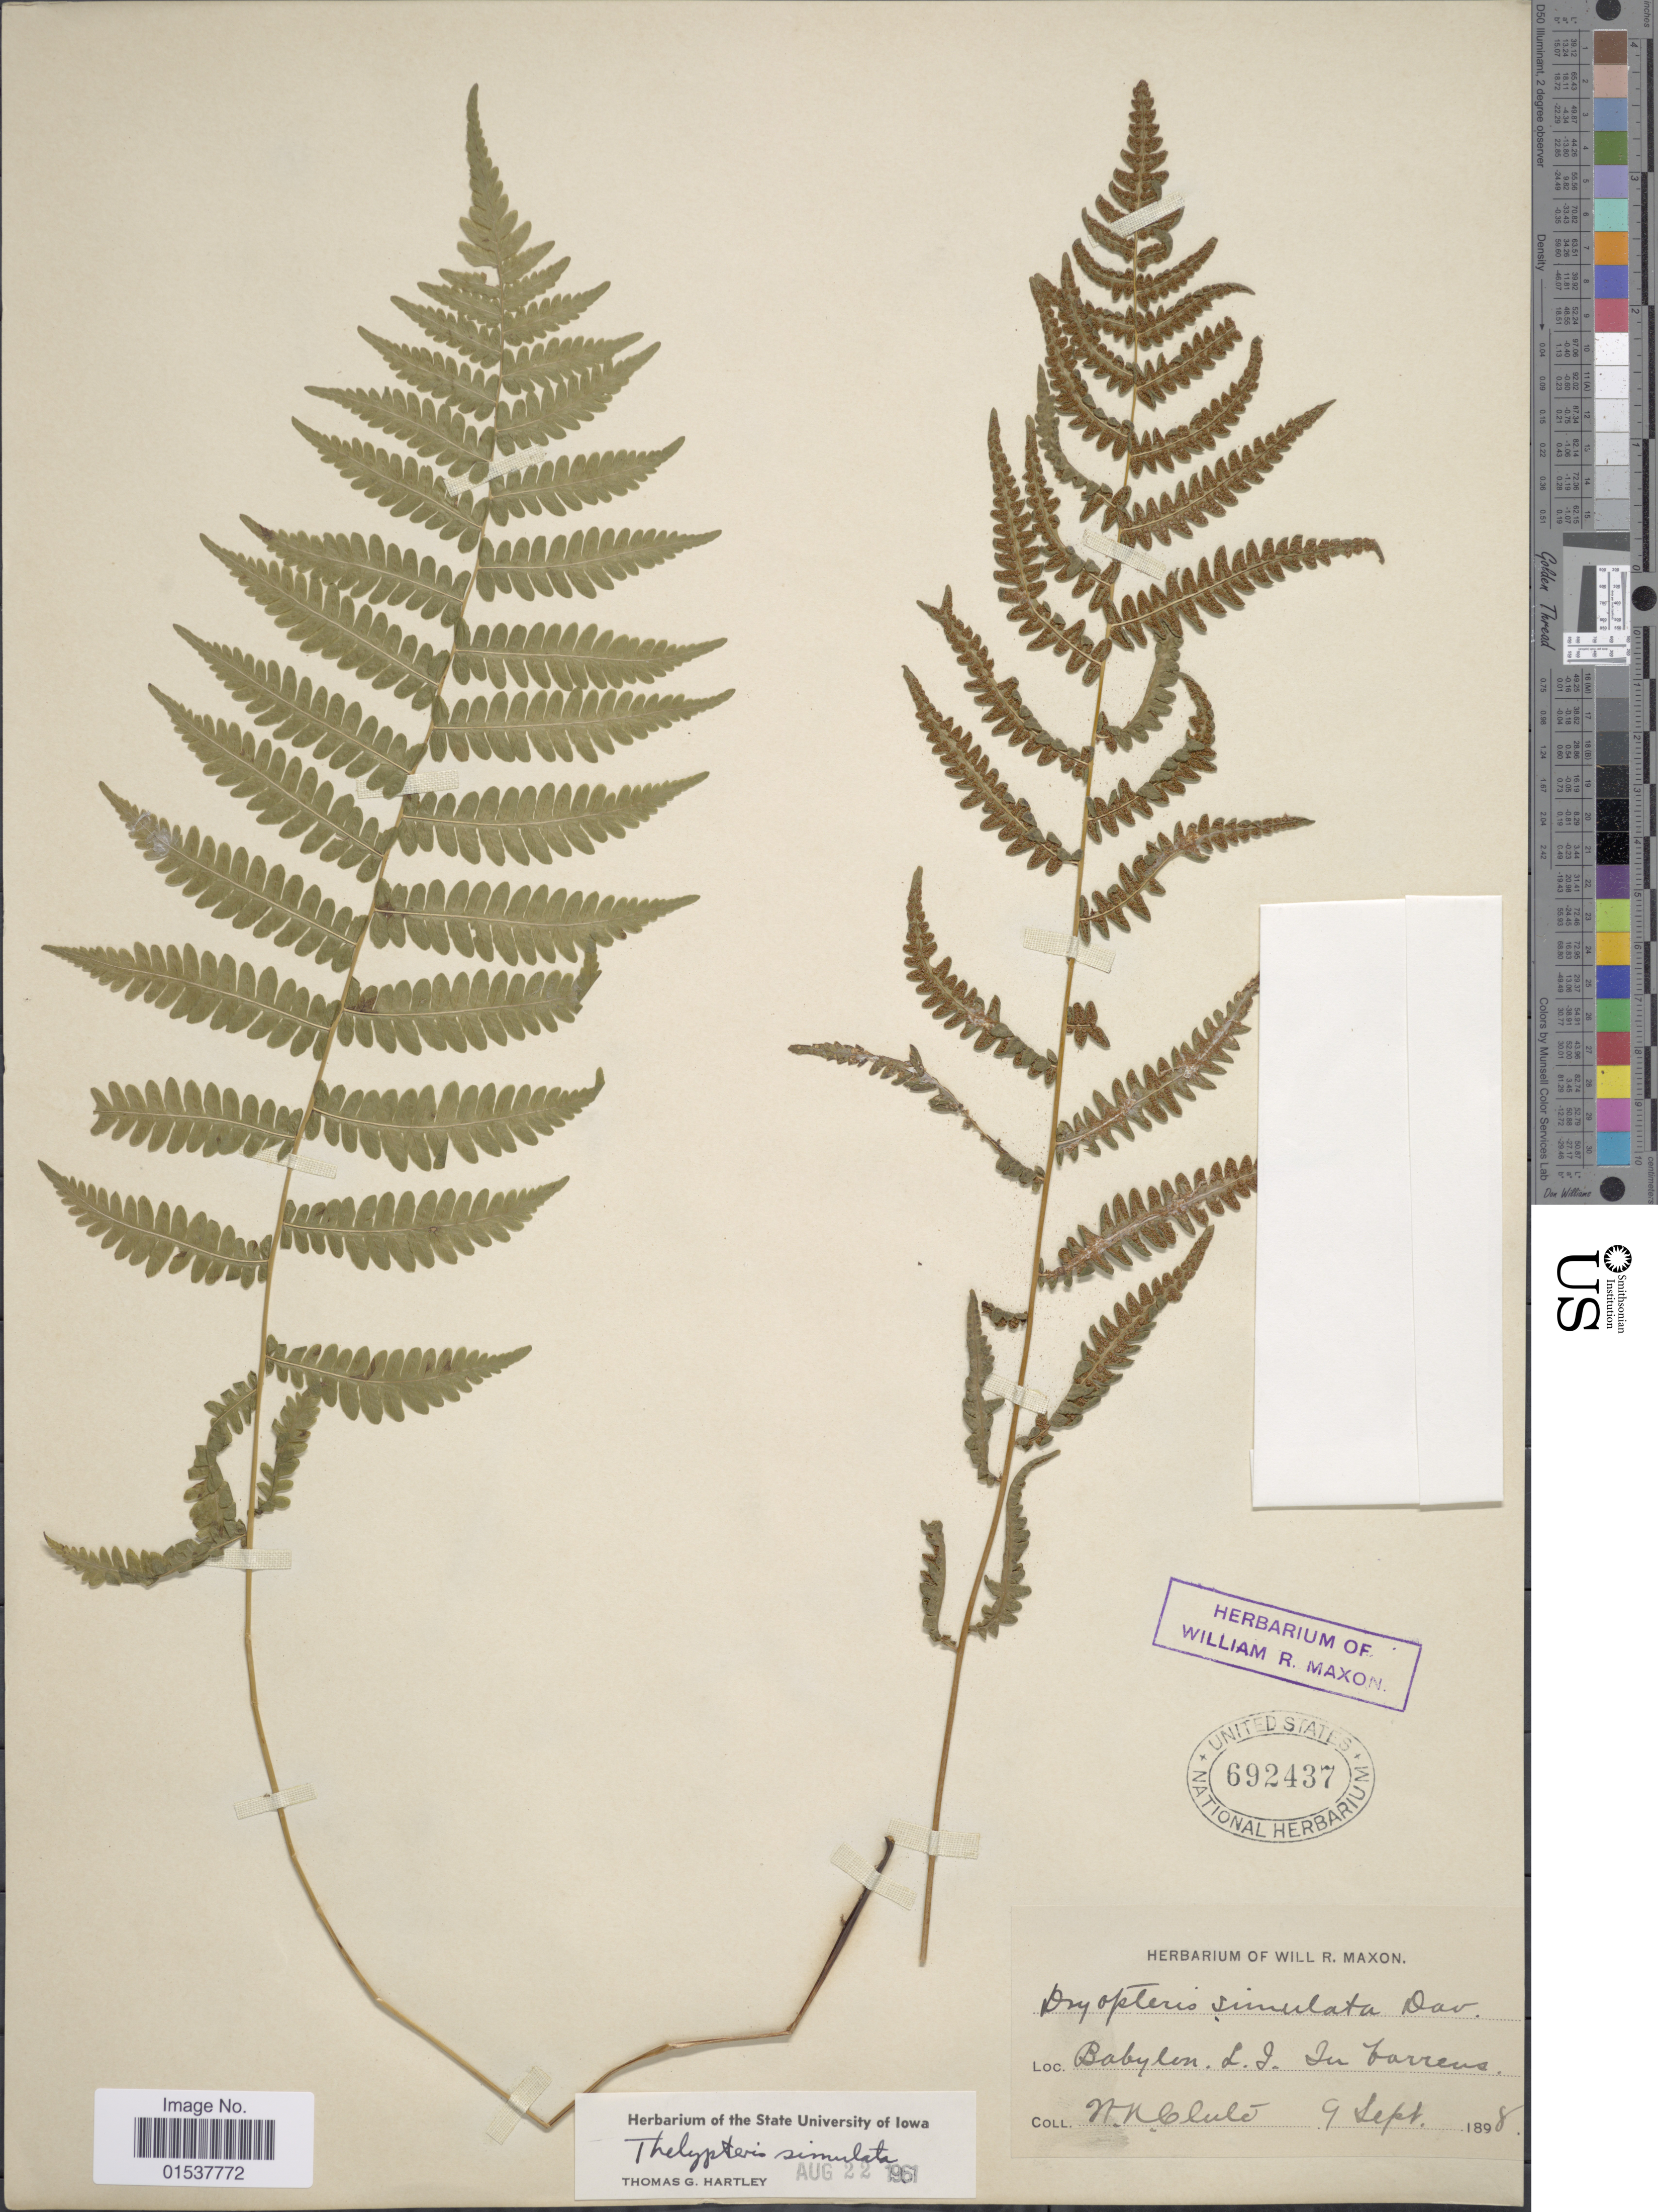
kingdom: Plantae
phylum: Tracheophyta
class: Polypodiopsida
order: Polypodiales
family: Thelypteridaceae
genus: Parathelypteris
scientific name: Parathelypteris simulata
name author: (Davenp.) Holttum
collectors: W. N. Clute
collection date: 1898-09-09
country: United States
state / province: New York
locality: Babylon, L. I.in barrens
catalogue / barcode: US 692437